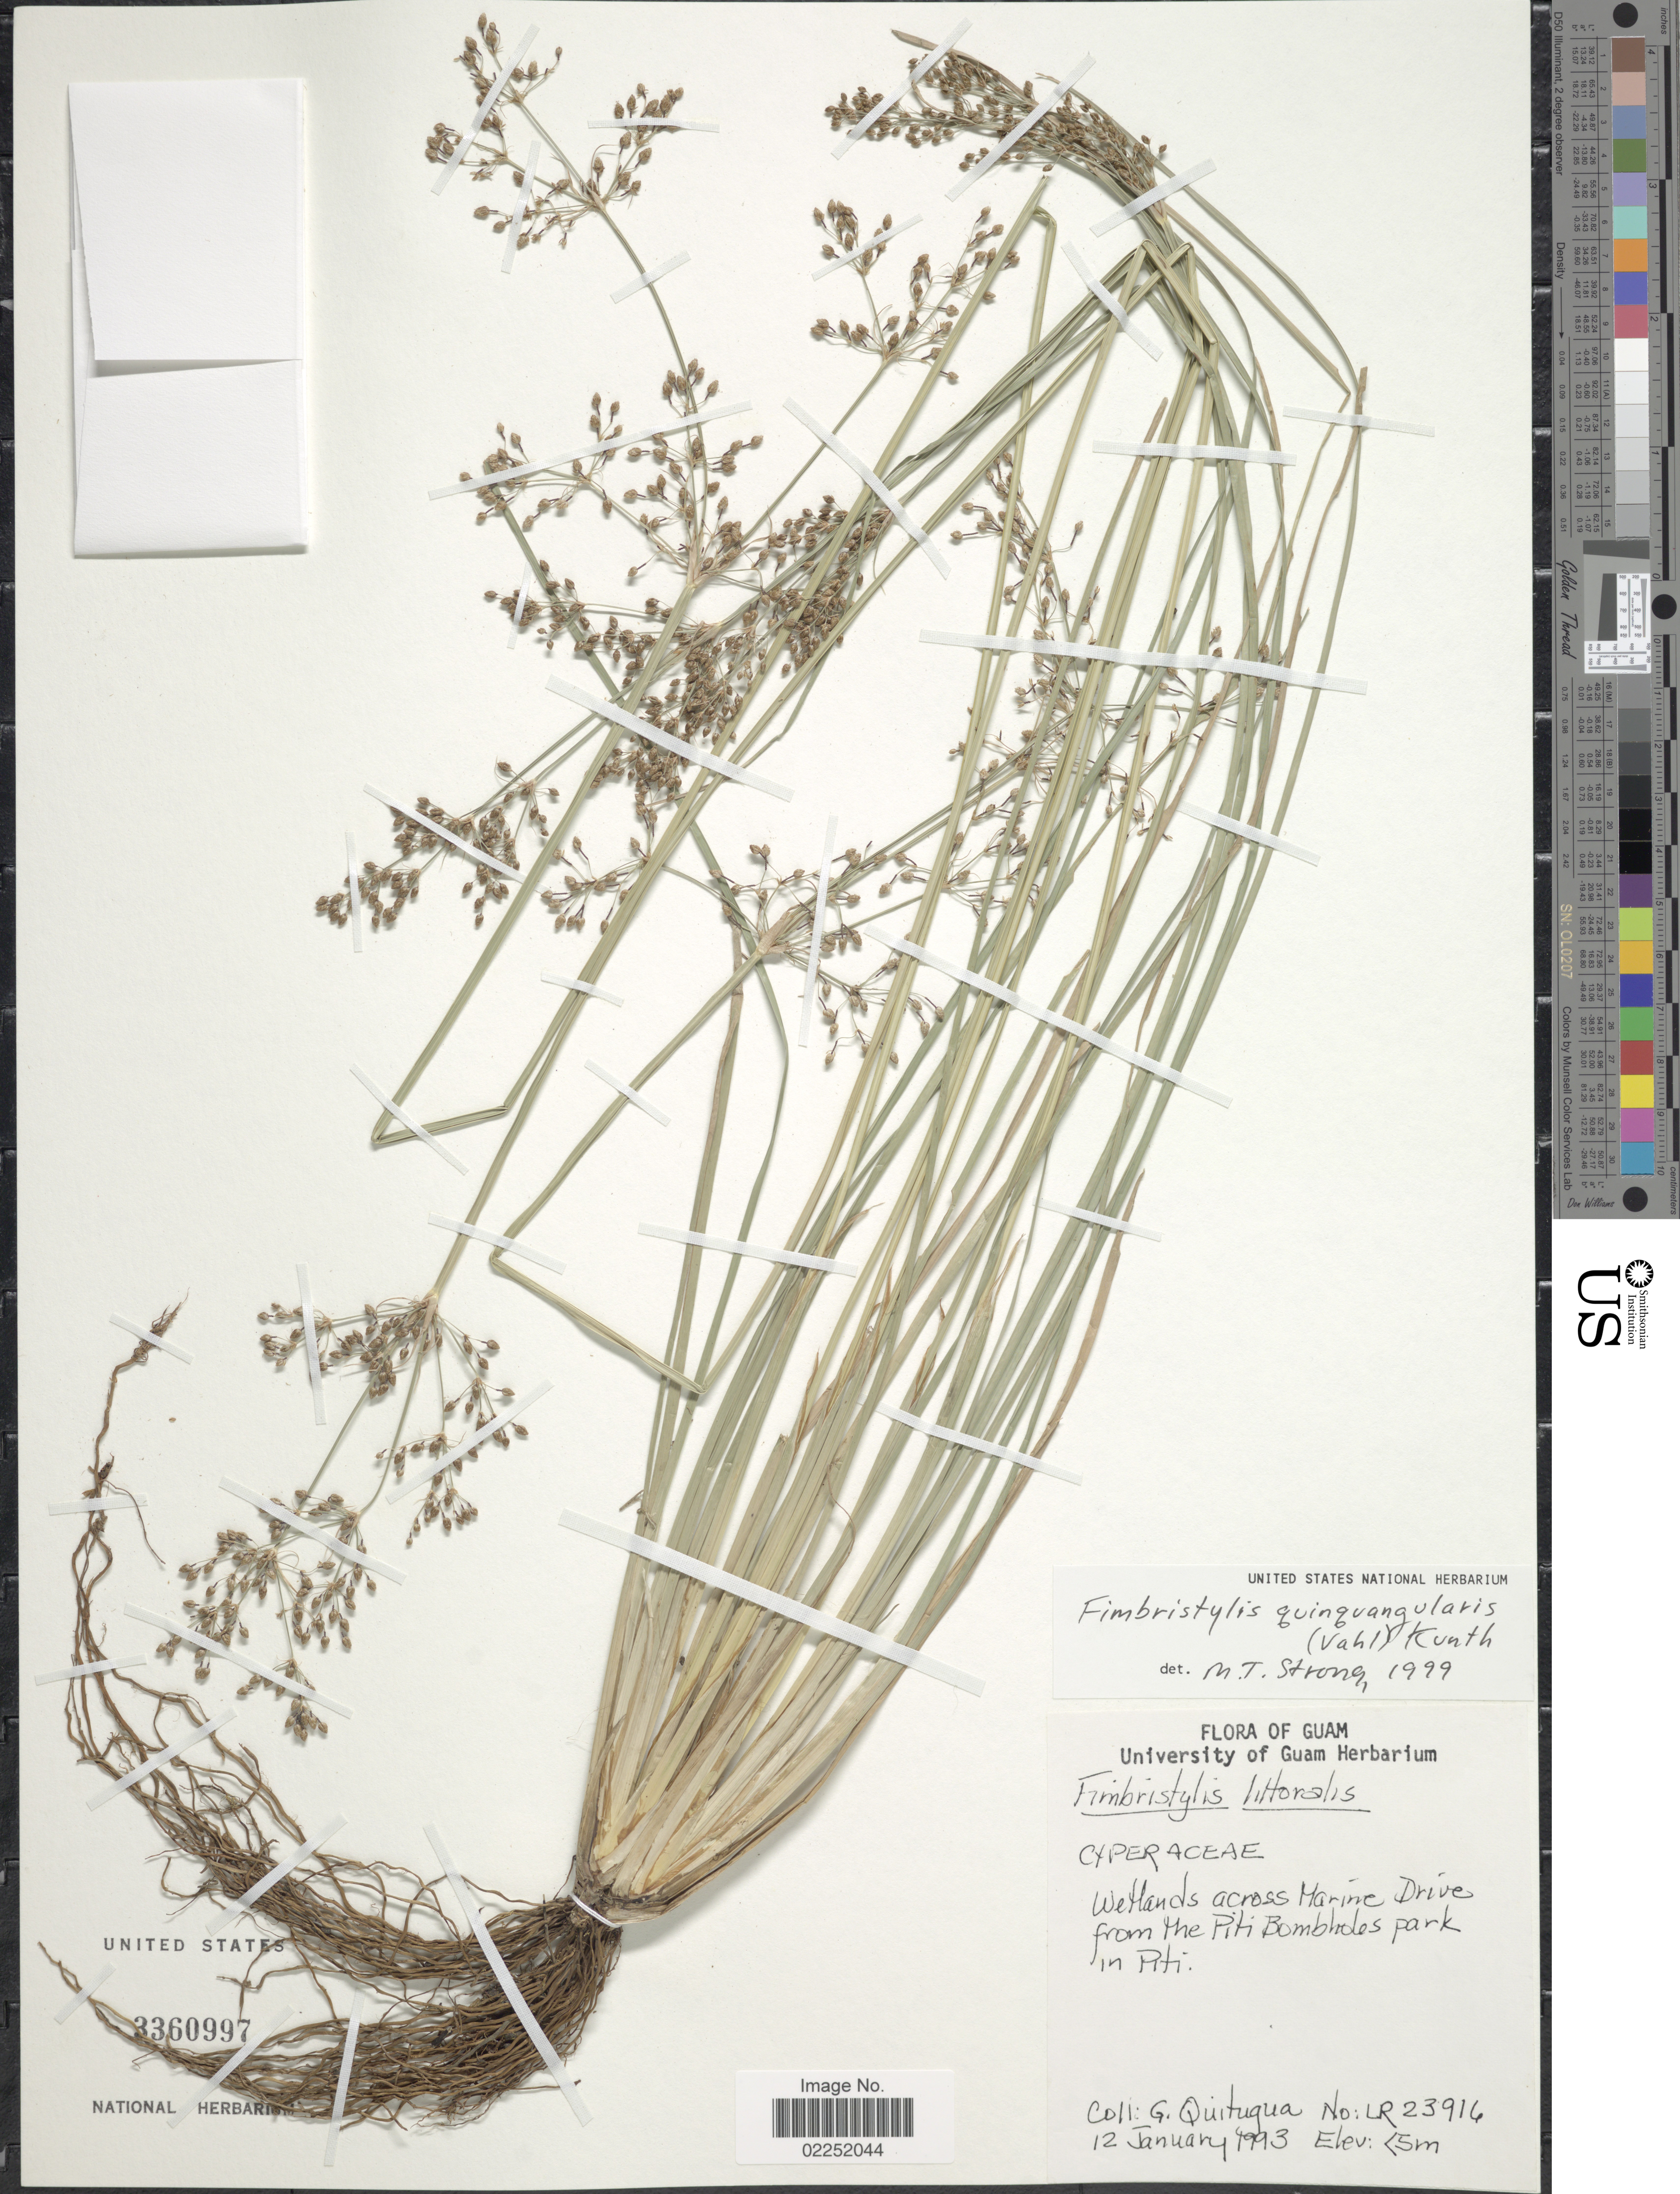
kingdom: Plantae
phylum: Tracheophyta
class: Liliopsida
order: Poales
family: Cyperaceae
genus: Fimbristylis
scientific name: Fimbristylis littoralis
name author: Gaudich.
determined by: Strong, Mark T., (BOT), Smithsonian Institution - National Museum of Natural History (UNITED STATES)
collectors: G. Quitugua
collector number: LR 23916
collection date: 1993-01-12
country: Guam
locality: Wetlands across Marine Drive from the Piti Bombholes park in Piti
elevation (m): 0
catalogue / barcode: US 3360997